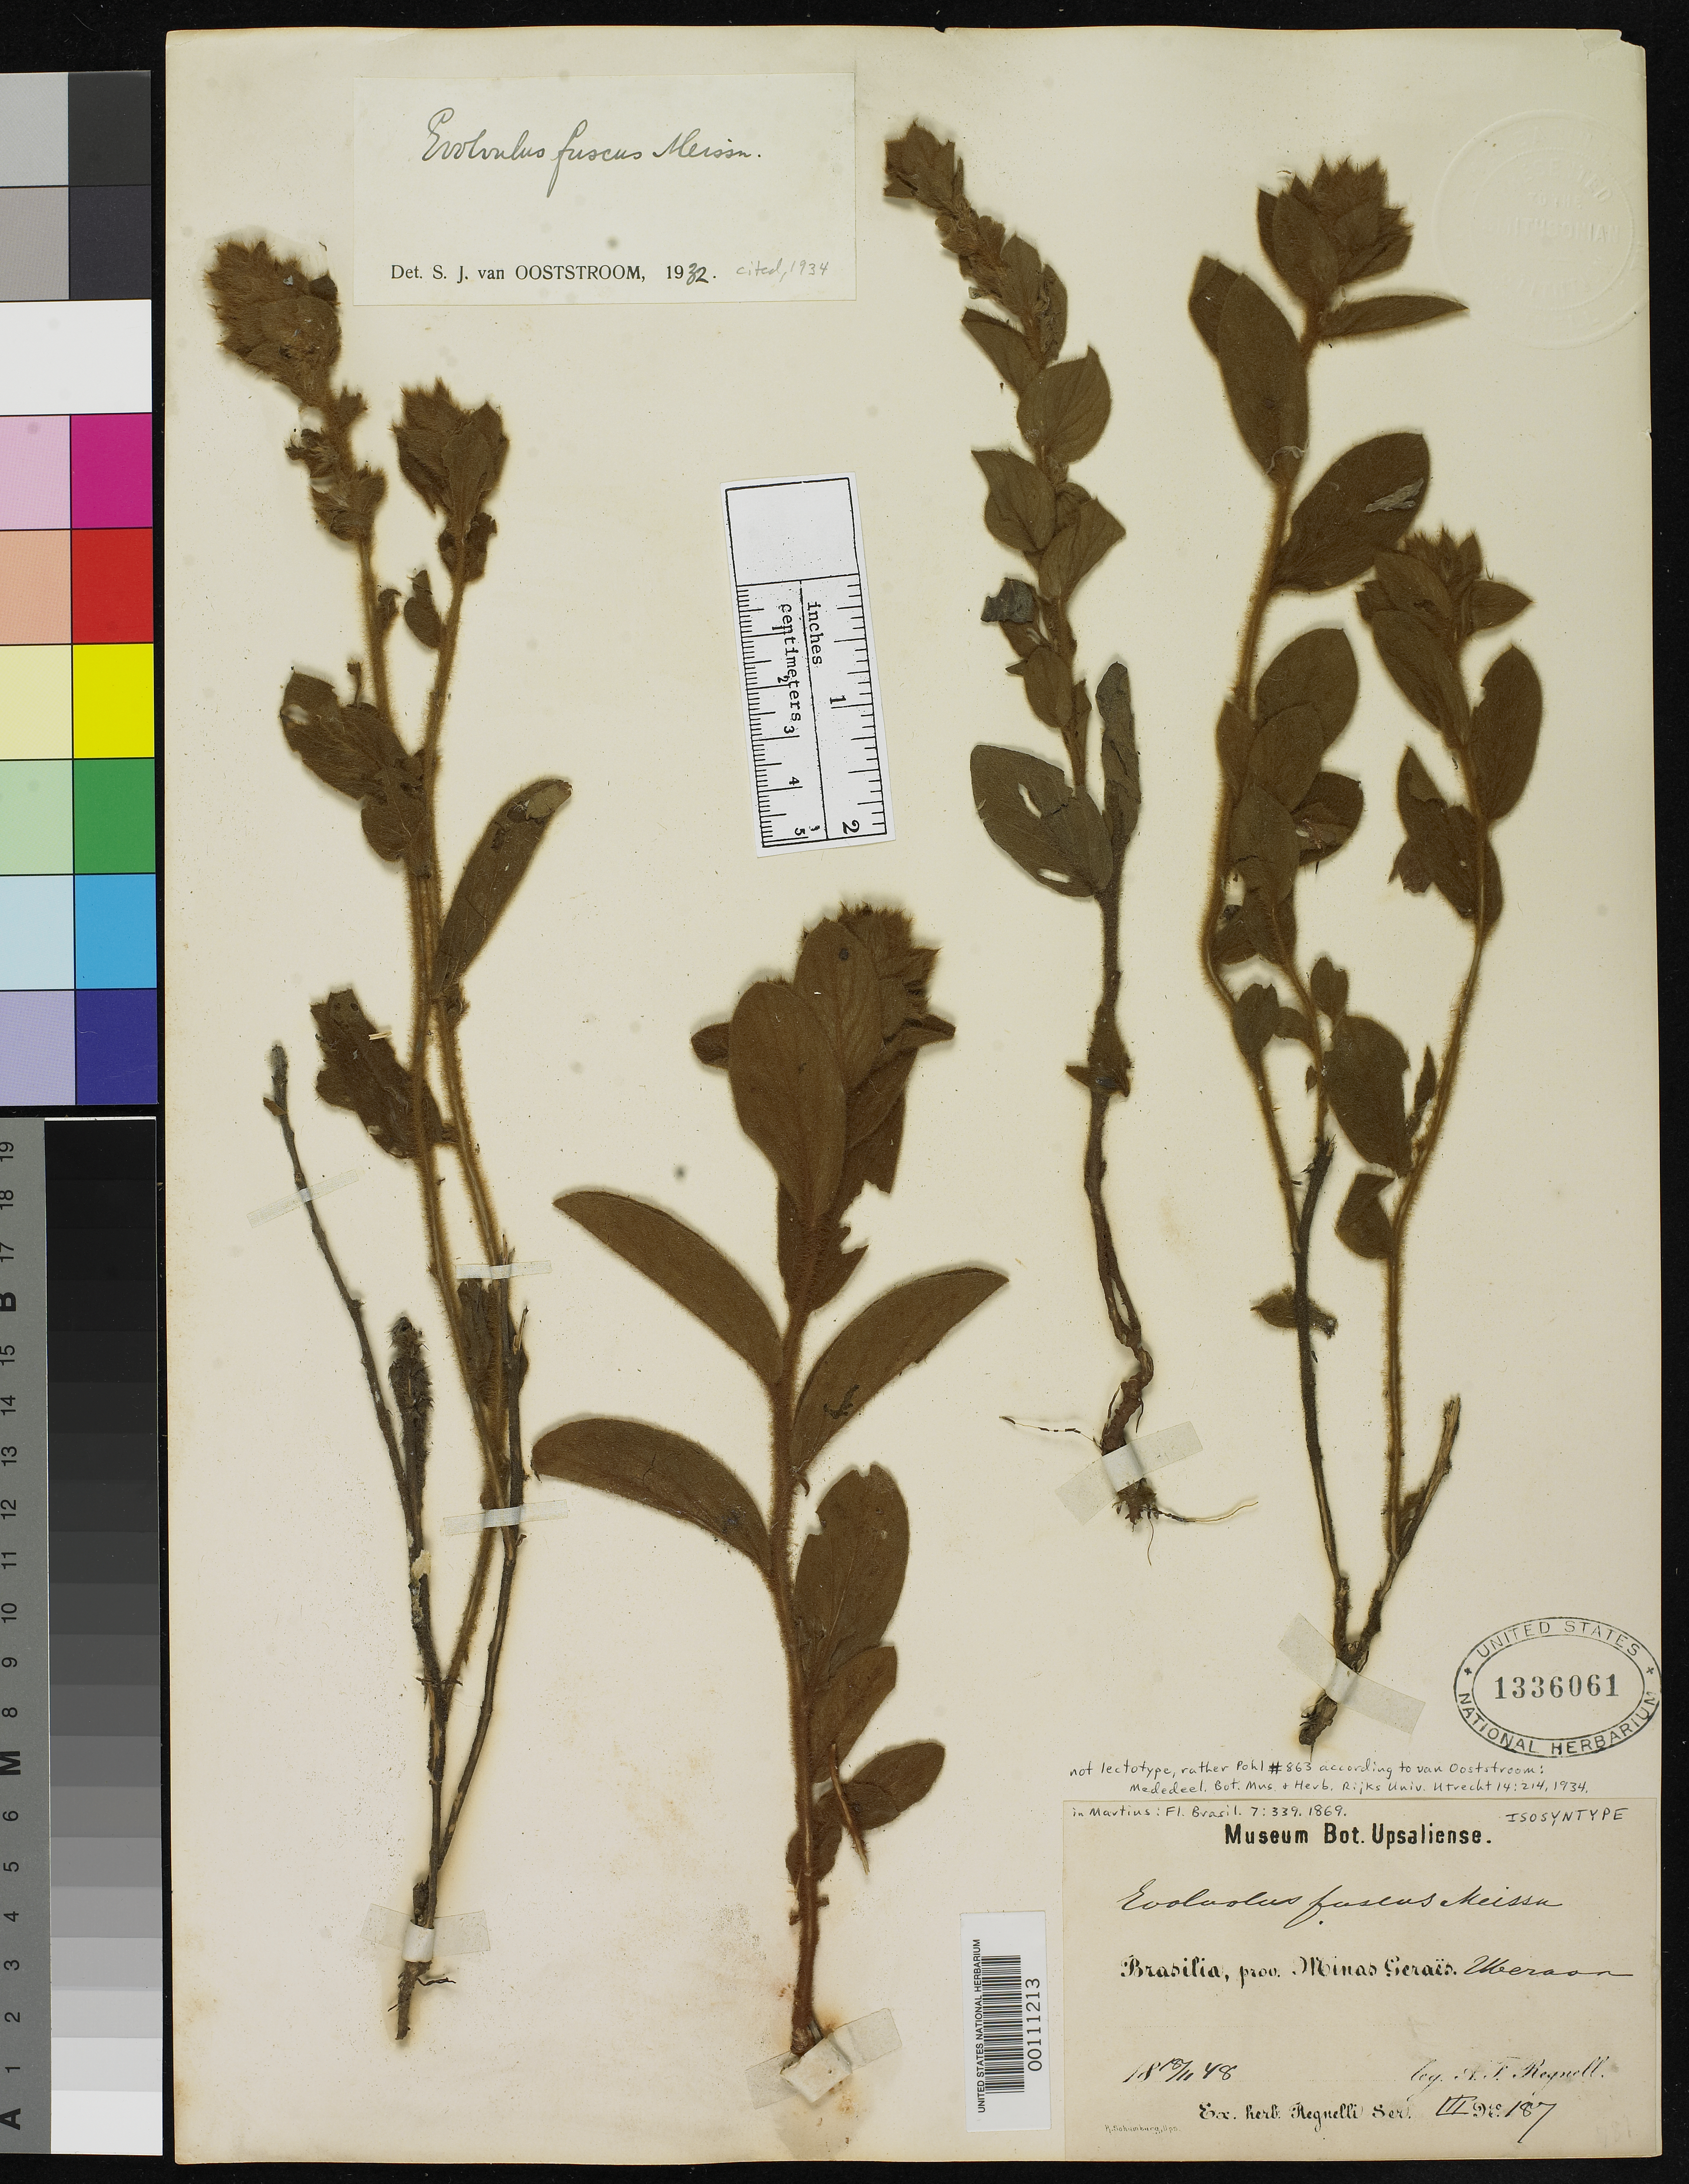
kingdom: Plantae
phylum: Tracheophyta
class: Magnoliopsida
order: Solanales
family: Convolvulaceae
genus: Evolvulus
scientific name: Evolvulus fuscus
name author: Meisn. in Mart.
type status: Isosyntype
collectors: A. F. Regnell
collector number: III 187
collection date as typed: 18 Nov 1848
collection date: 1848-11-18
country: Brazil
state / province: Minas Gerais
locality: Uberava.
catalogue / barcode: US 1336061